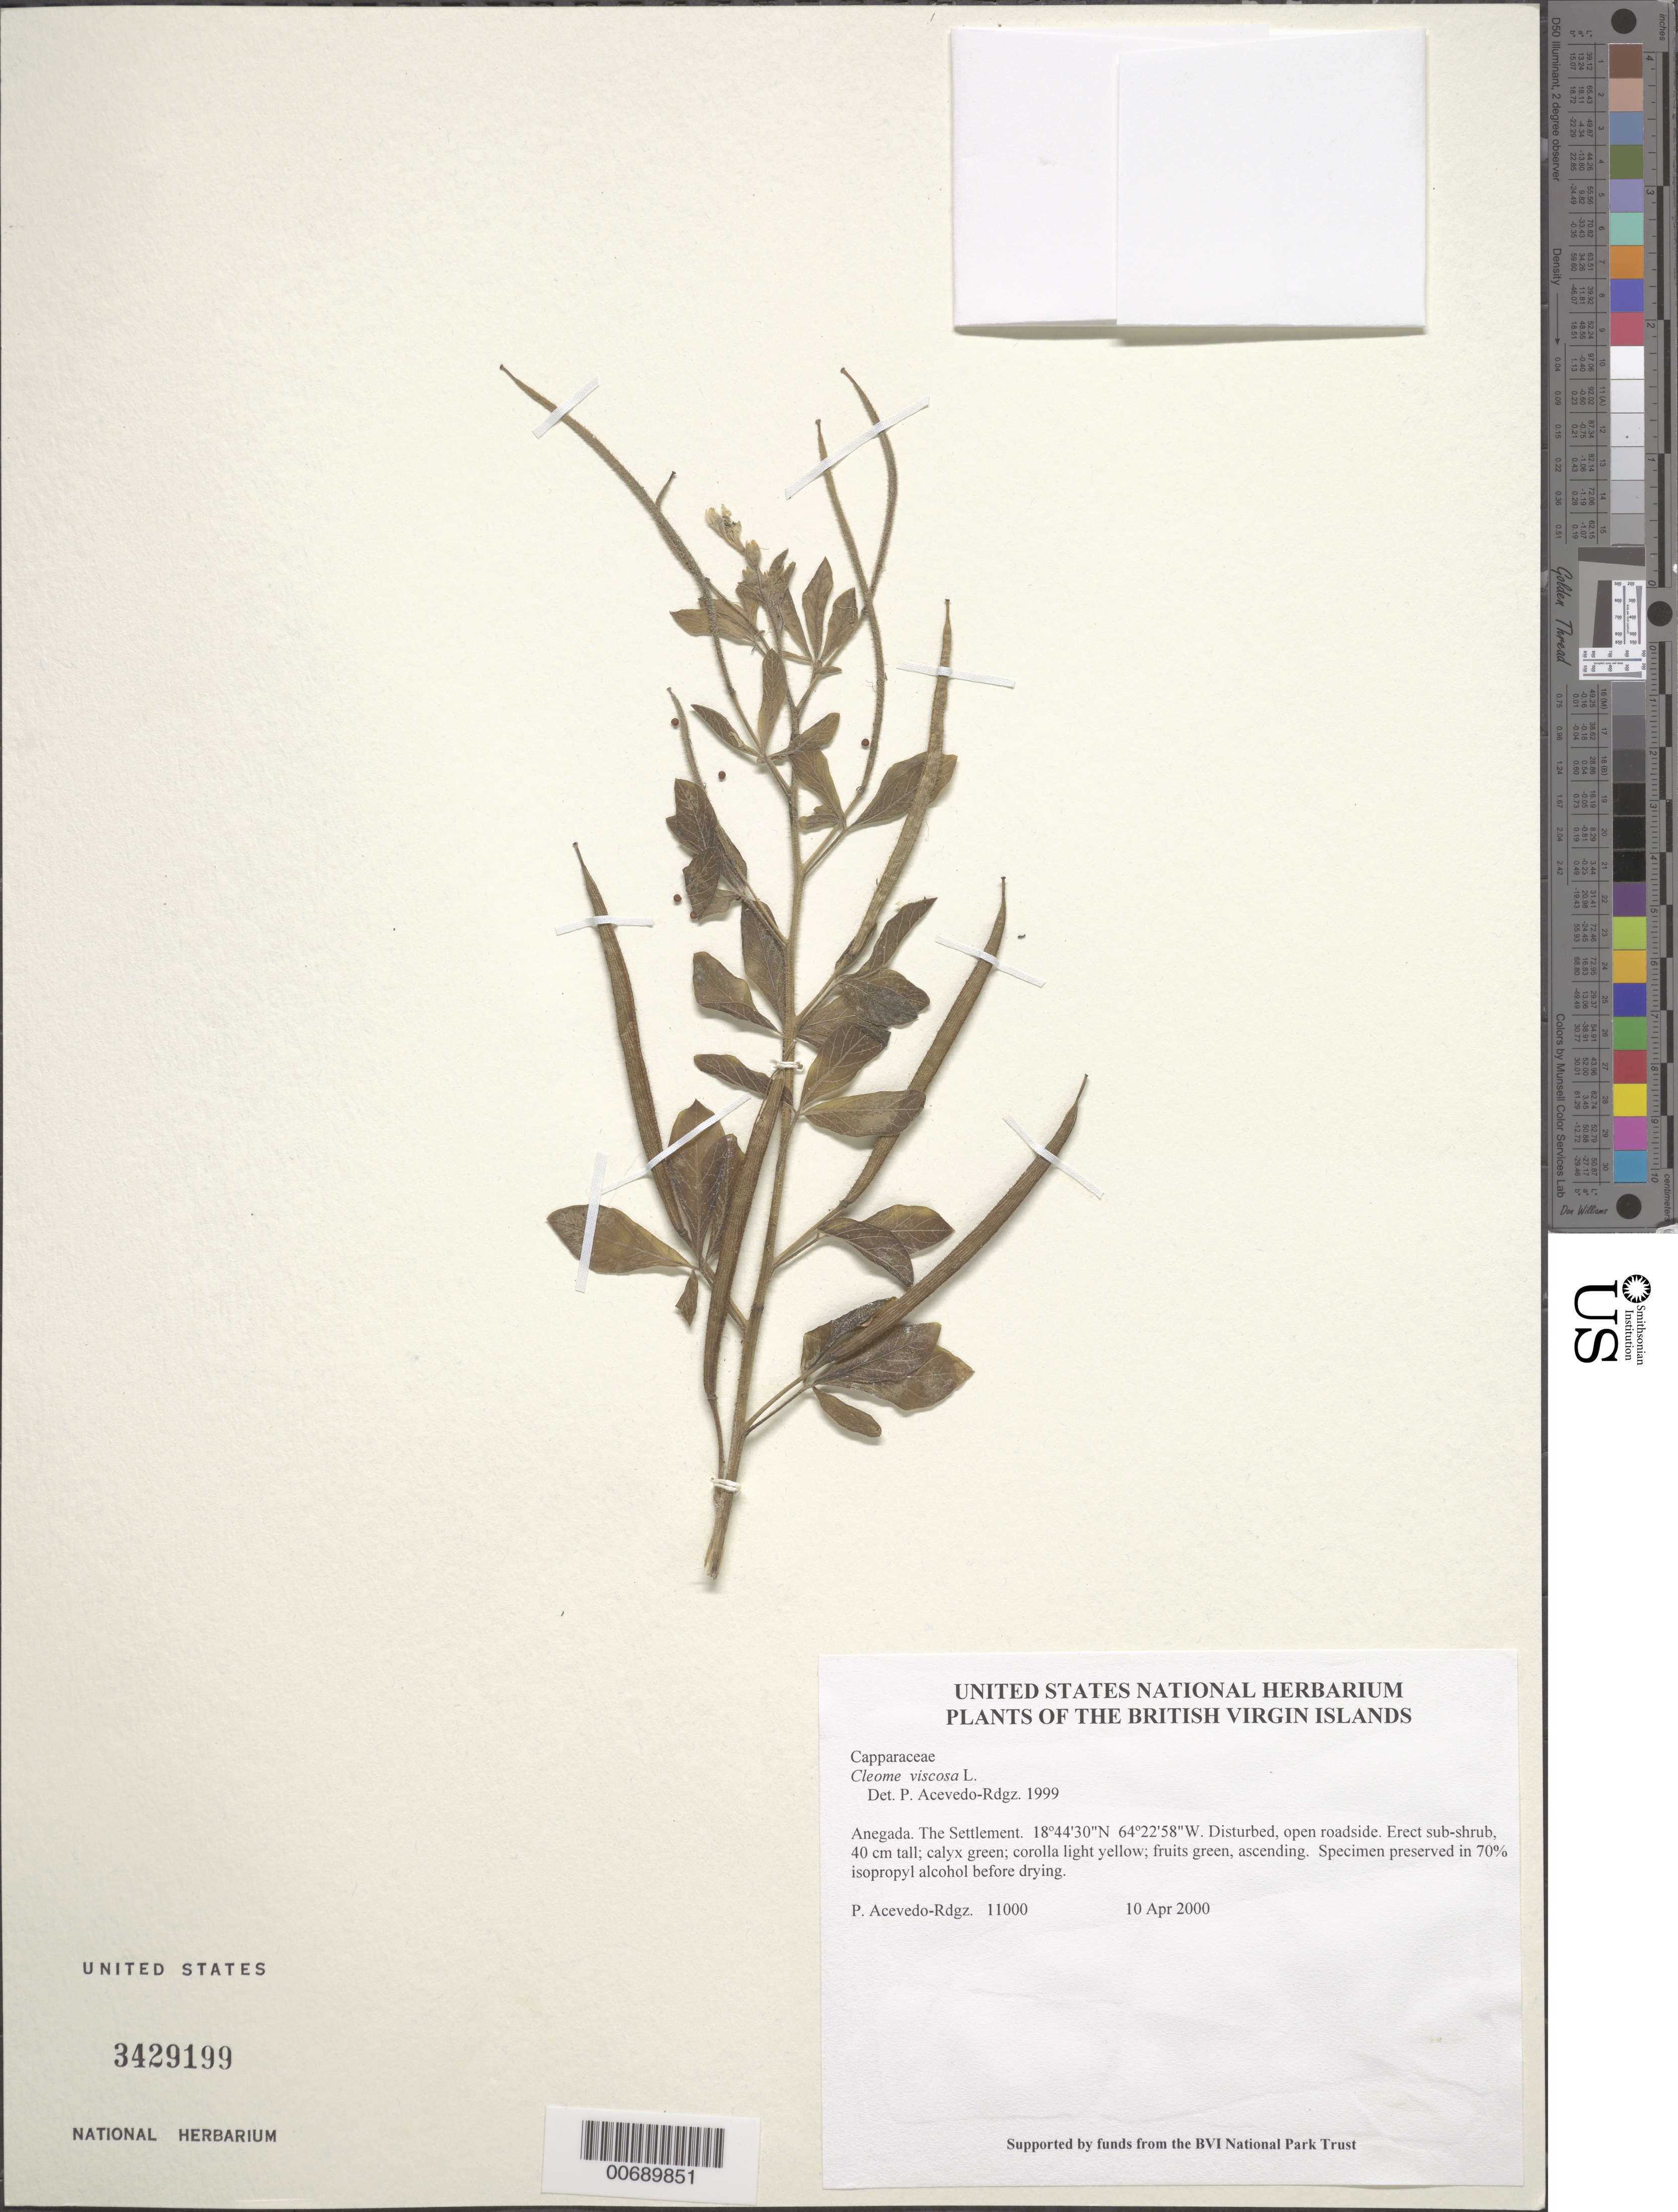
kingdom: Plantae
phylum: Tracheophyta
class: Magnoliopsida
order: Brassicales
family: Cleomaceae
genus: Arivela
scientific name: Arivela viscosa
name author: (L.) Raf.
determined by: Strong, M. T., (US), Smithsonian Institution - National Museum of Natural History (UNITED STATES)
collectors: P. Acevedo-Rodr.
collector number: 11000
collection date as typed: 10 Apr 2000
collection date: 2000-04-10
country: British Virgin Islands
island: Anegada I.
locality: The Settlement.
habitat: Disturbed, open roadside.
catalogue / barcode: US 3429199